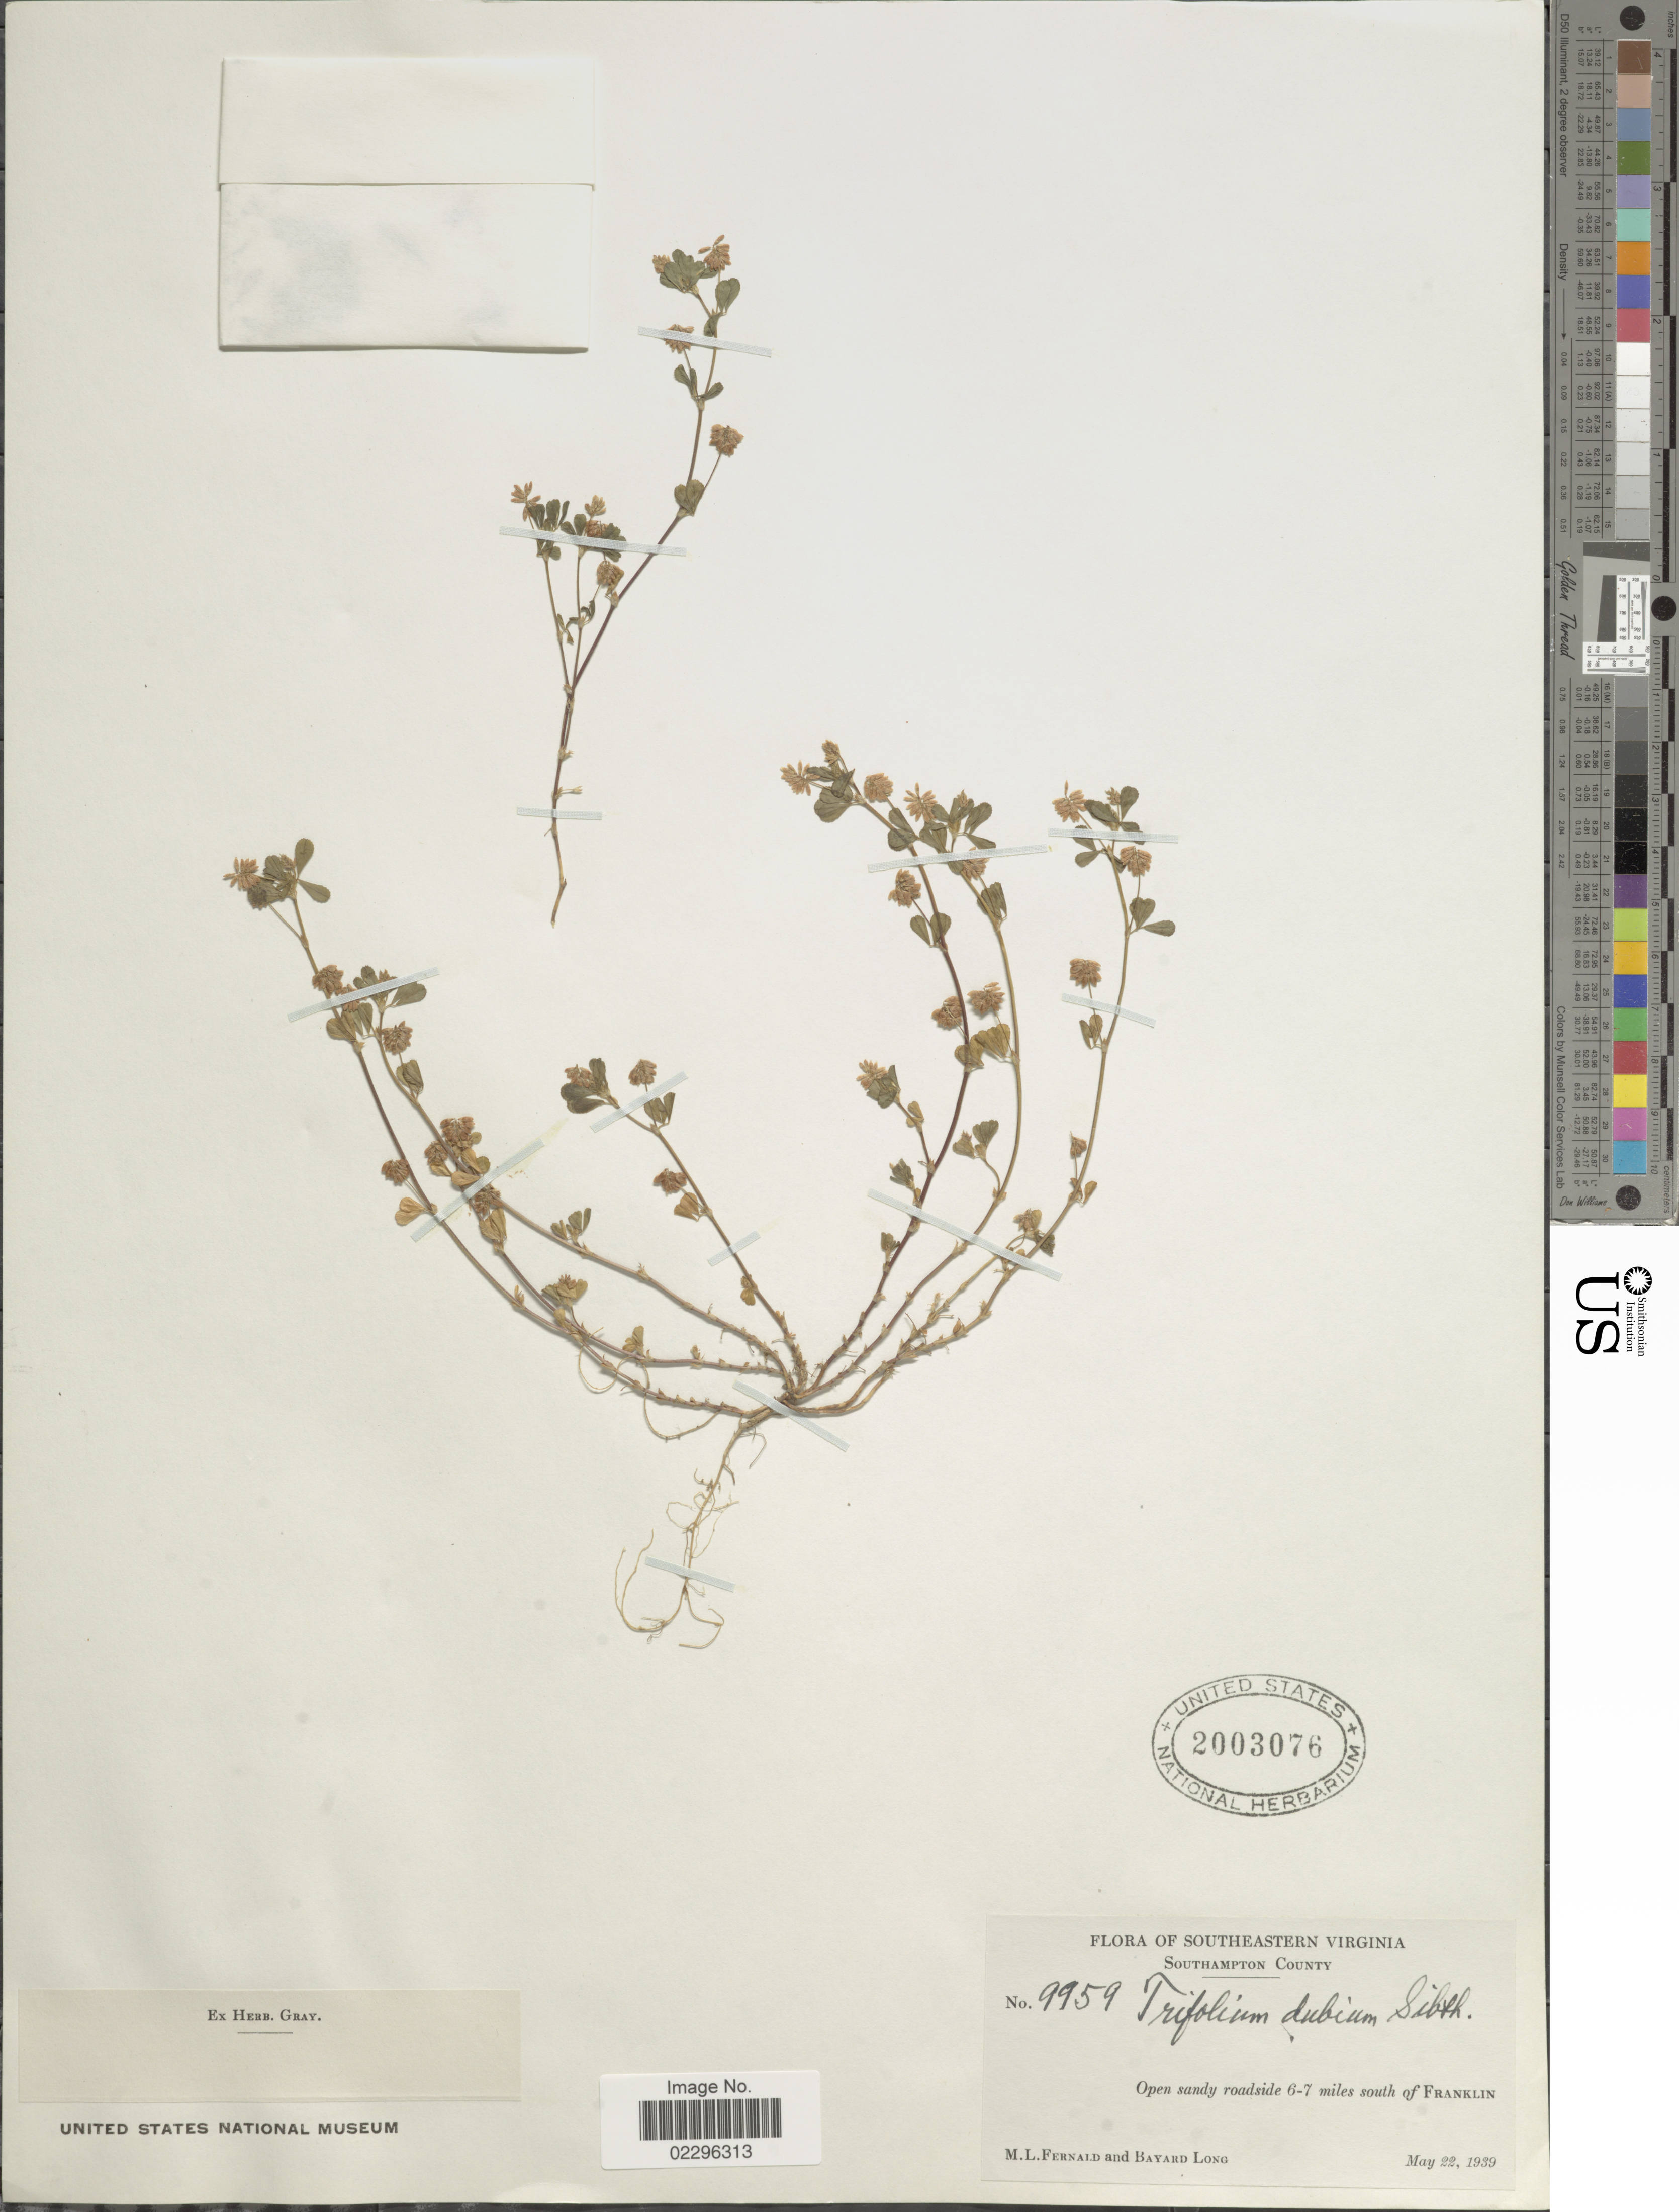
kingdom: Plantae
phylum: Tracheophyta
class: Magnoliopsida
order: Fabales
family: Fabaceae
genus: Trifolium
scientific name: Trifolium dubium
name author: Sibth.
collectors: M. L. Fernald & B. Long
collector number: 9959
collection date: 1939-05-22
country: United States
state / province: Virginia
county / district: Southampton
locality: Southeastern Virginia. Southampton County. Open sandy roadside 6-7 miles south of Franklin.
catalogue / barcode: US 2003076